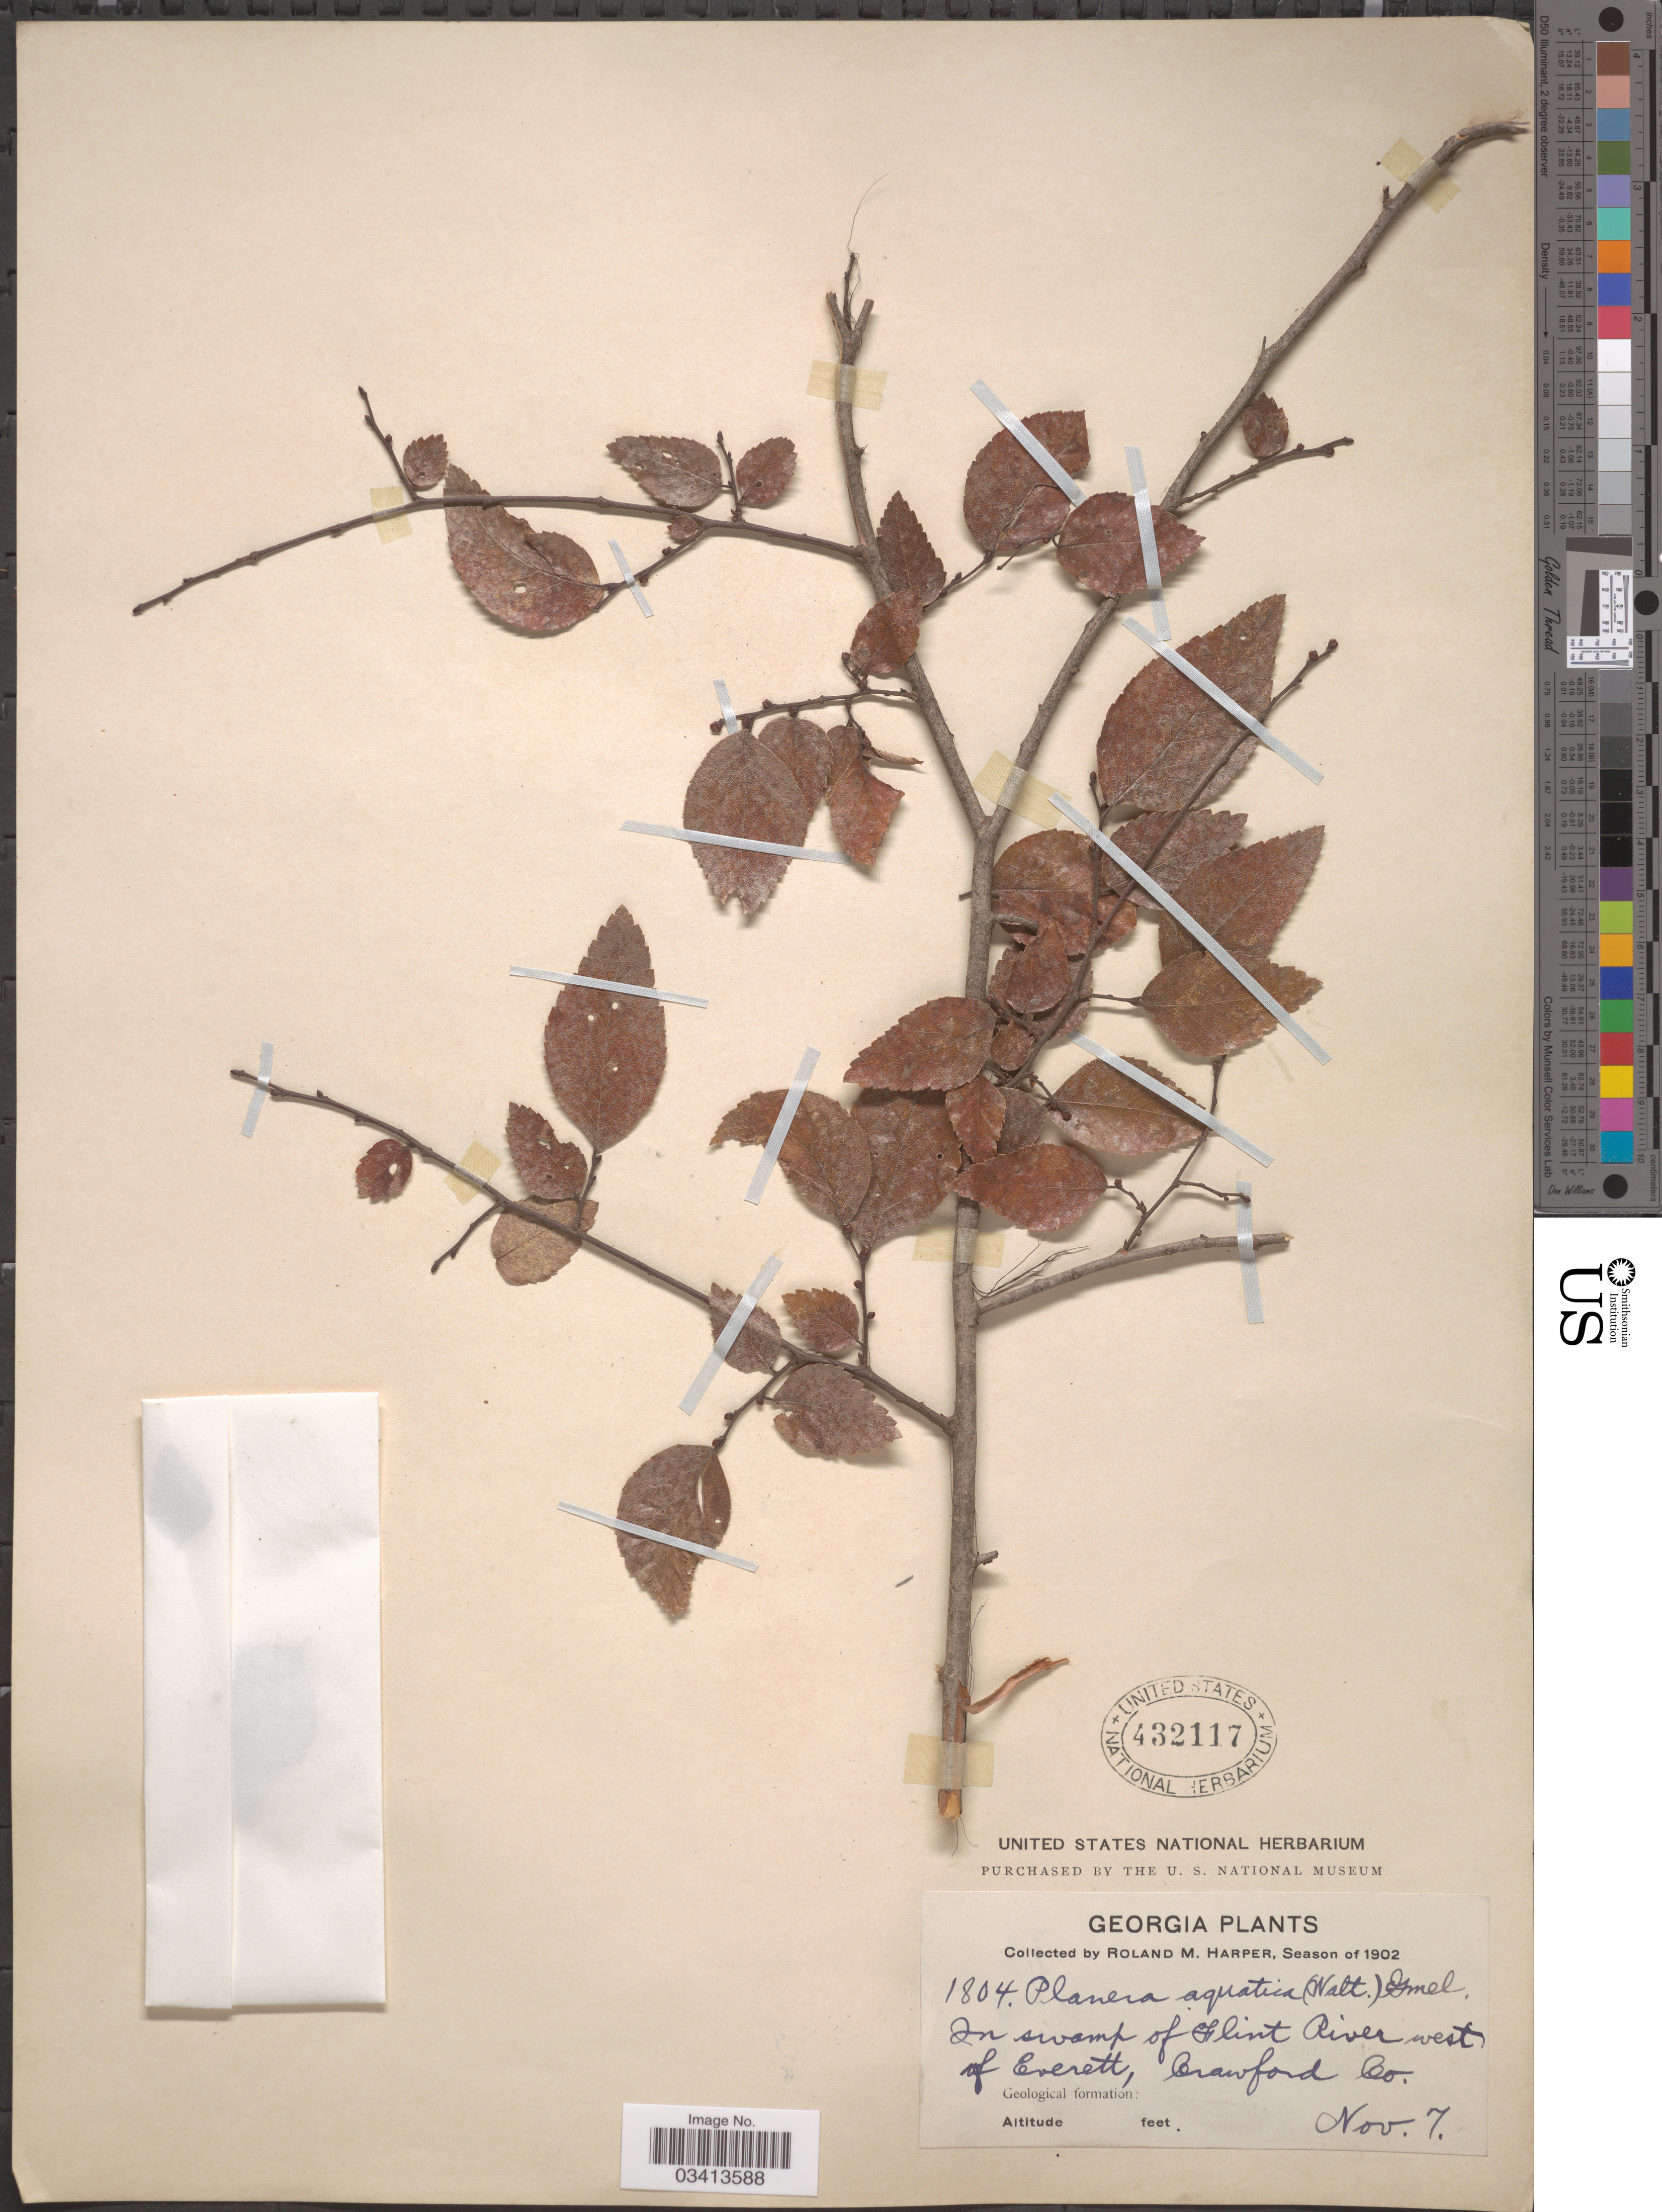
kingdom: Plantae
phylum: Tracheophyta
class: Magnoliopsida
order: Rosales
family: Ulmaceae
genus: Planera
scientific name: Planera aquatica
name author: J.F. Gmel.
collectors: R. M. Harper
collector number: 1804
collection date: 1902-11-07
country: United States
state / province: Georgia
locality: In swamp of Flint River west of Everett, Crawford Co.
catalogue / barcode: US 432117